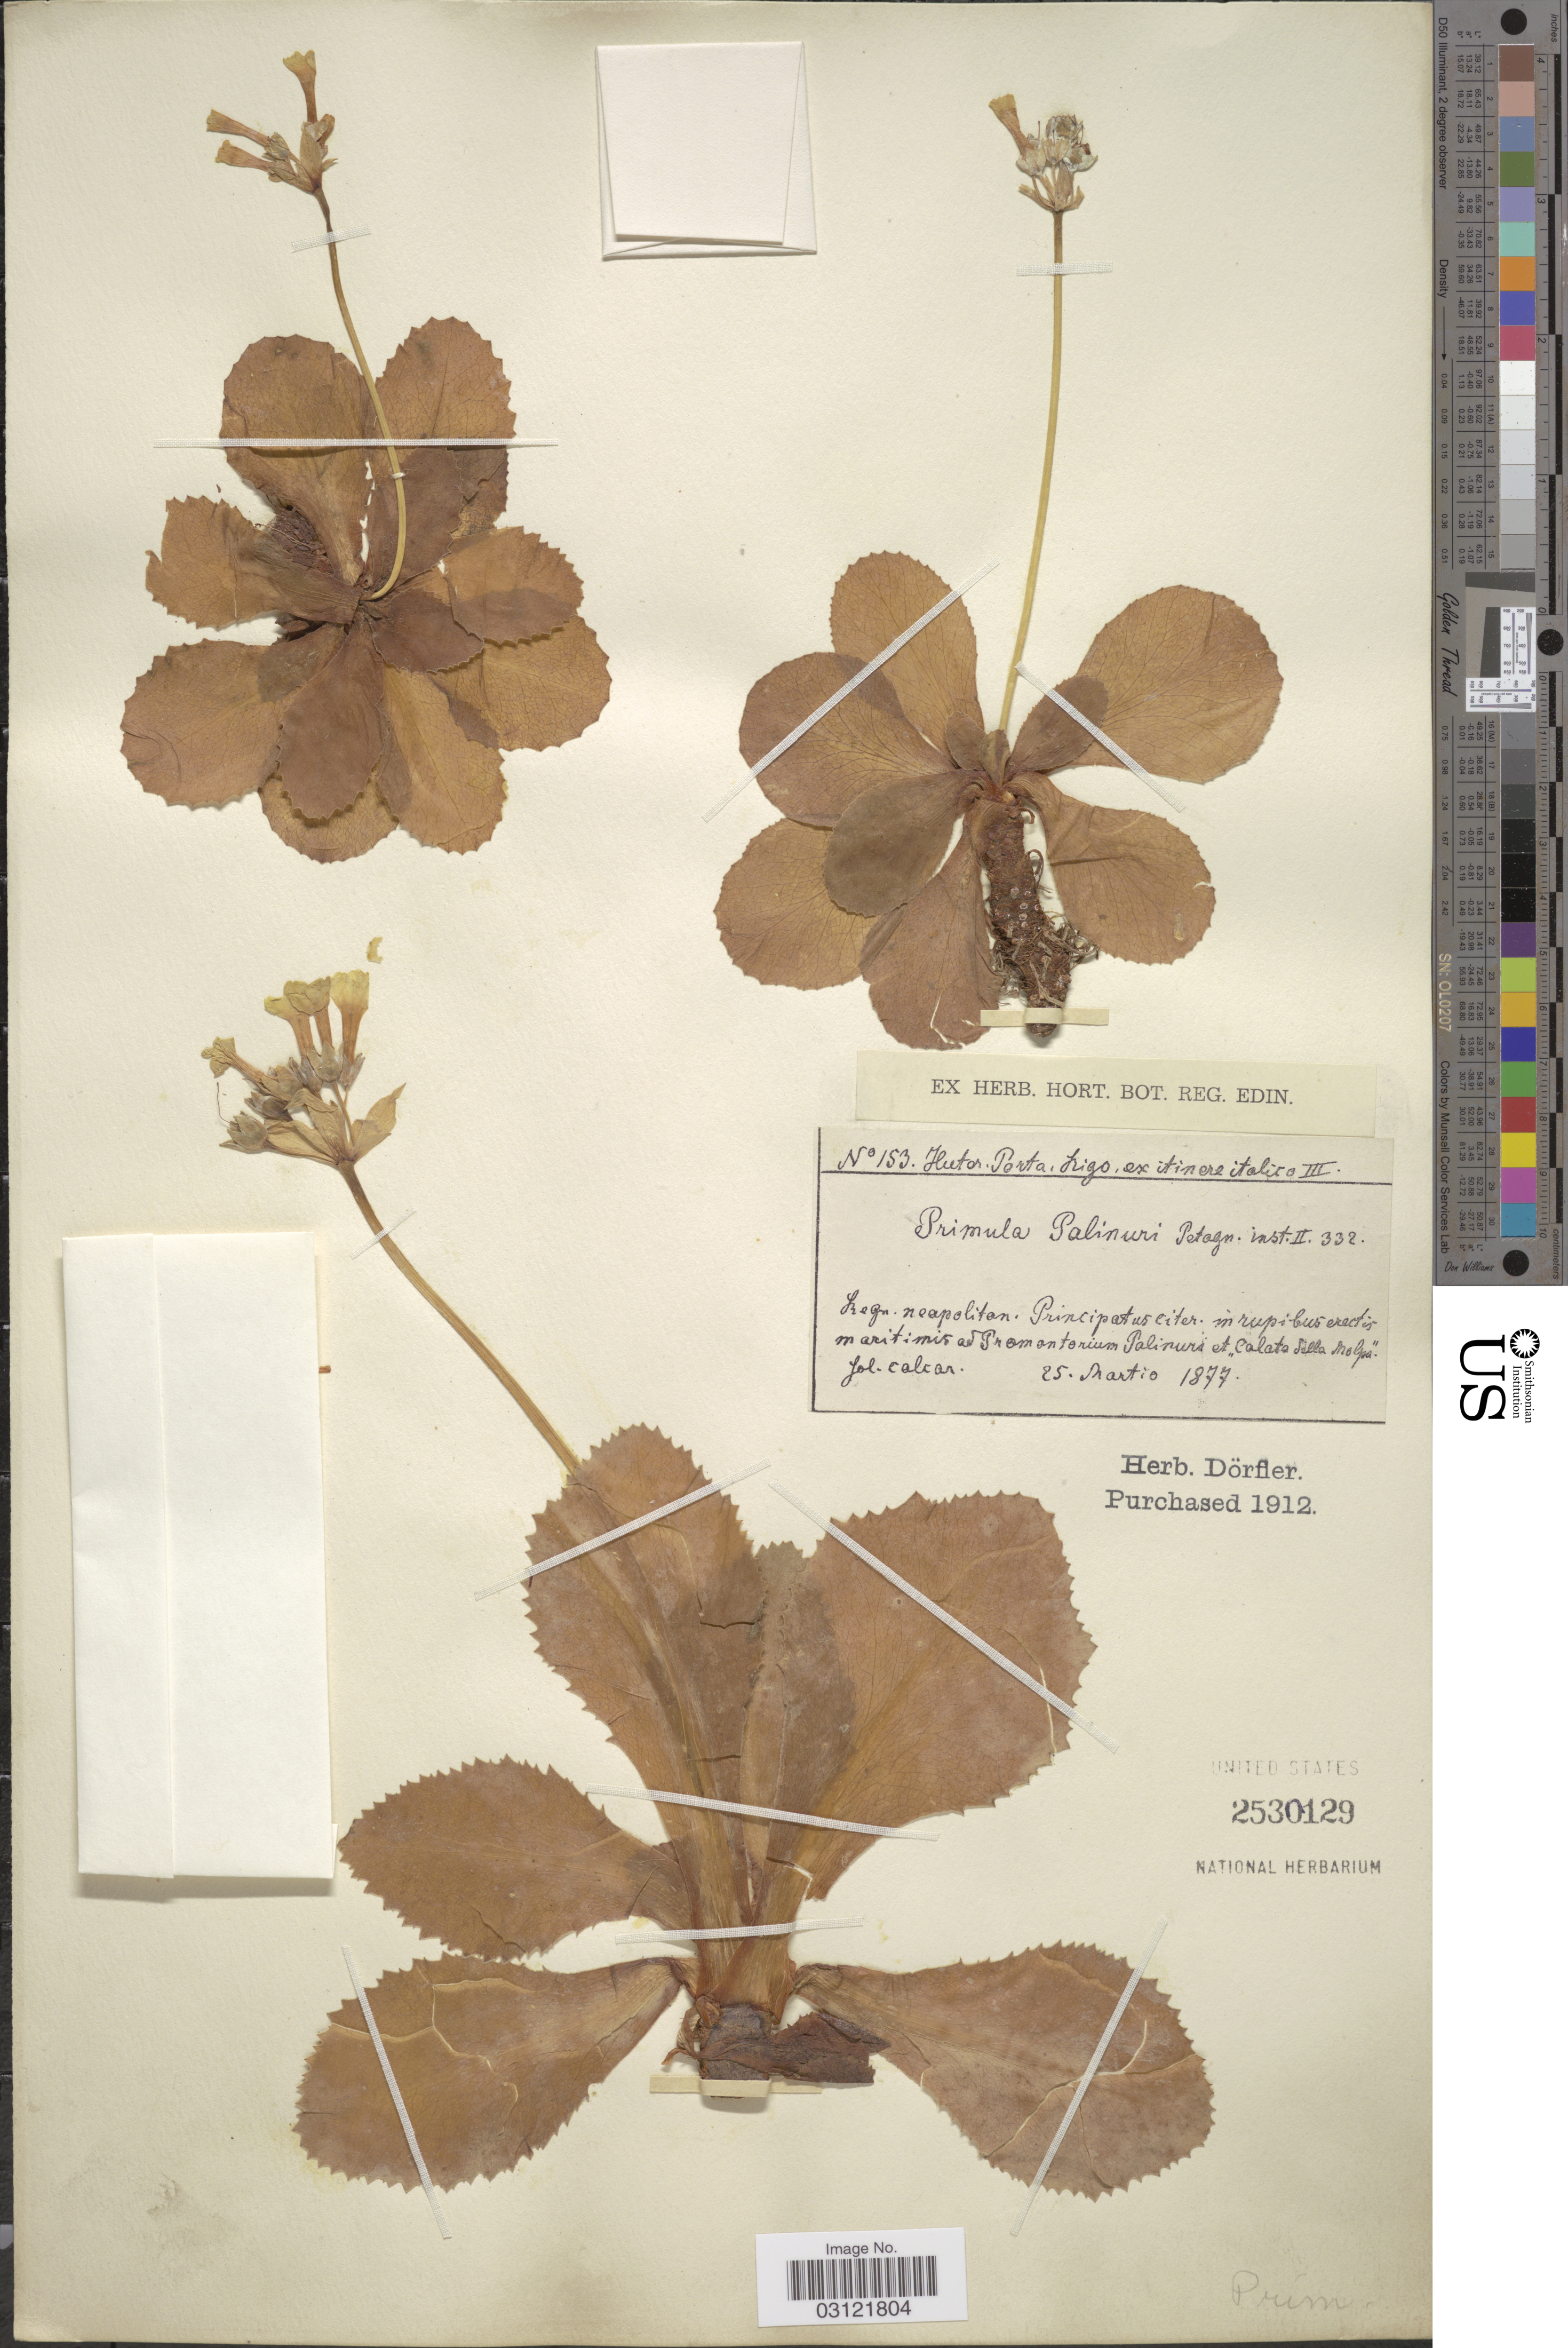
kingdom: Plantae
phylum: Tracheophyta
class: Magnoliopsida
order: Ericales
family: Primulaceae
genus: Primula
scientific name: Primula palinuri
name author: Petagna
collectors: Hector, -- Porta & -- Rigo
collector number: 153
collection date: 1877-03-25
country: Italy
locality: Regn. neapolitan. Princippatus citer in rupibus erectis maritimis ad Promontorium Palirurs [interpreted] et "Calata [interpreted] Sella [interpreted] Molpa [interpreted]."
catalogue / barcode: US 2530129